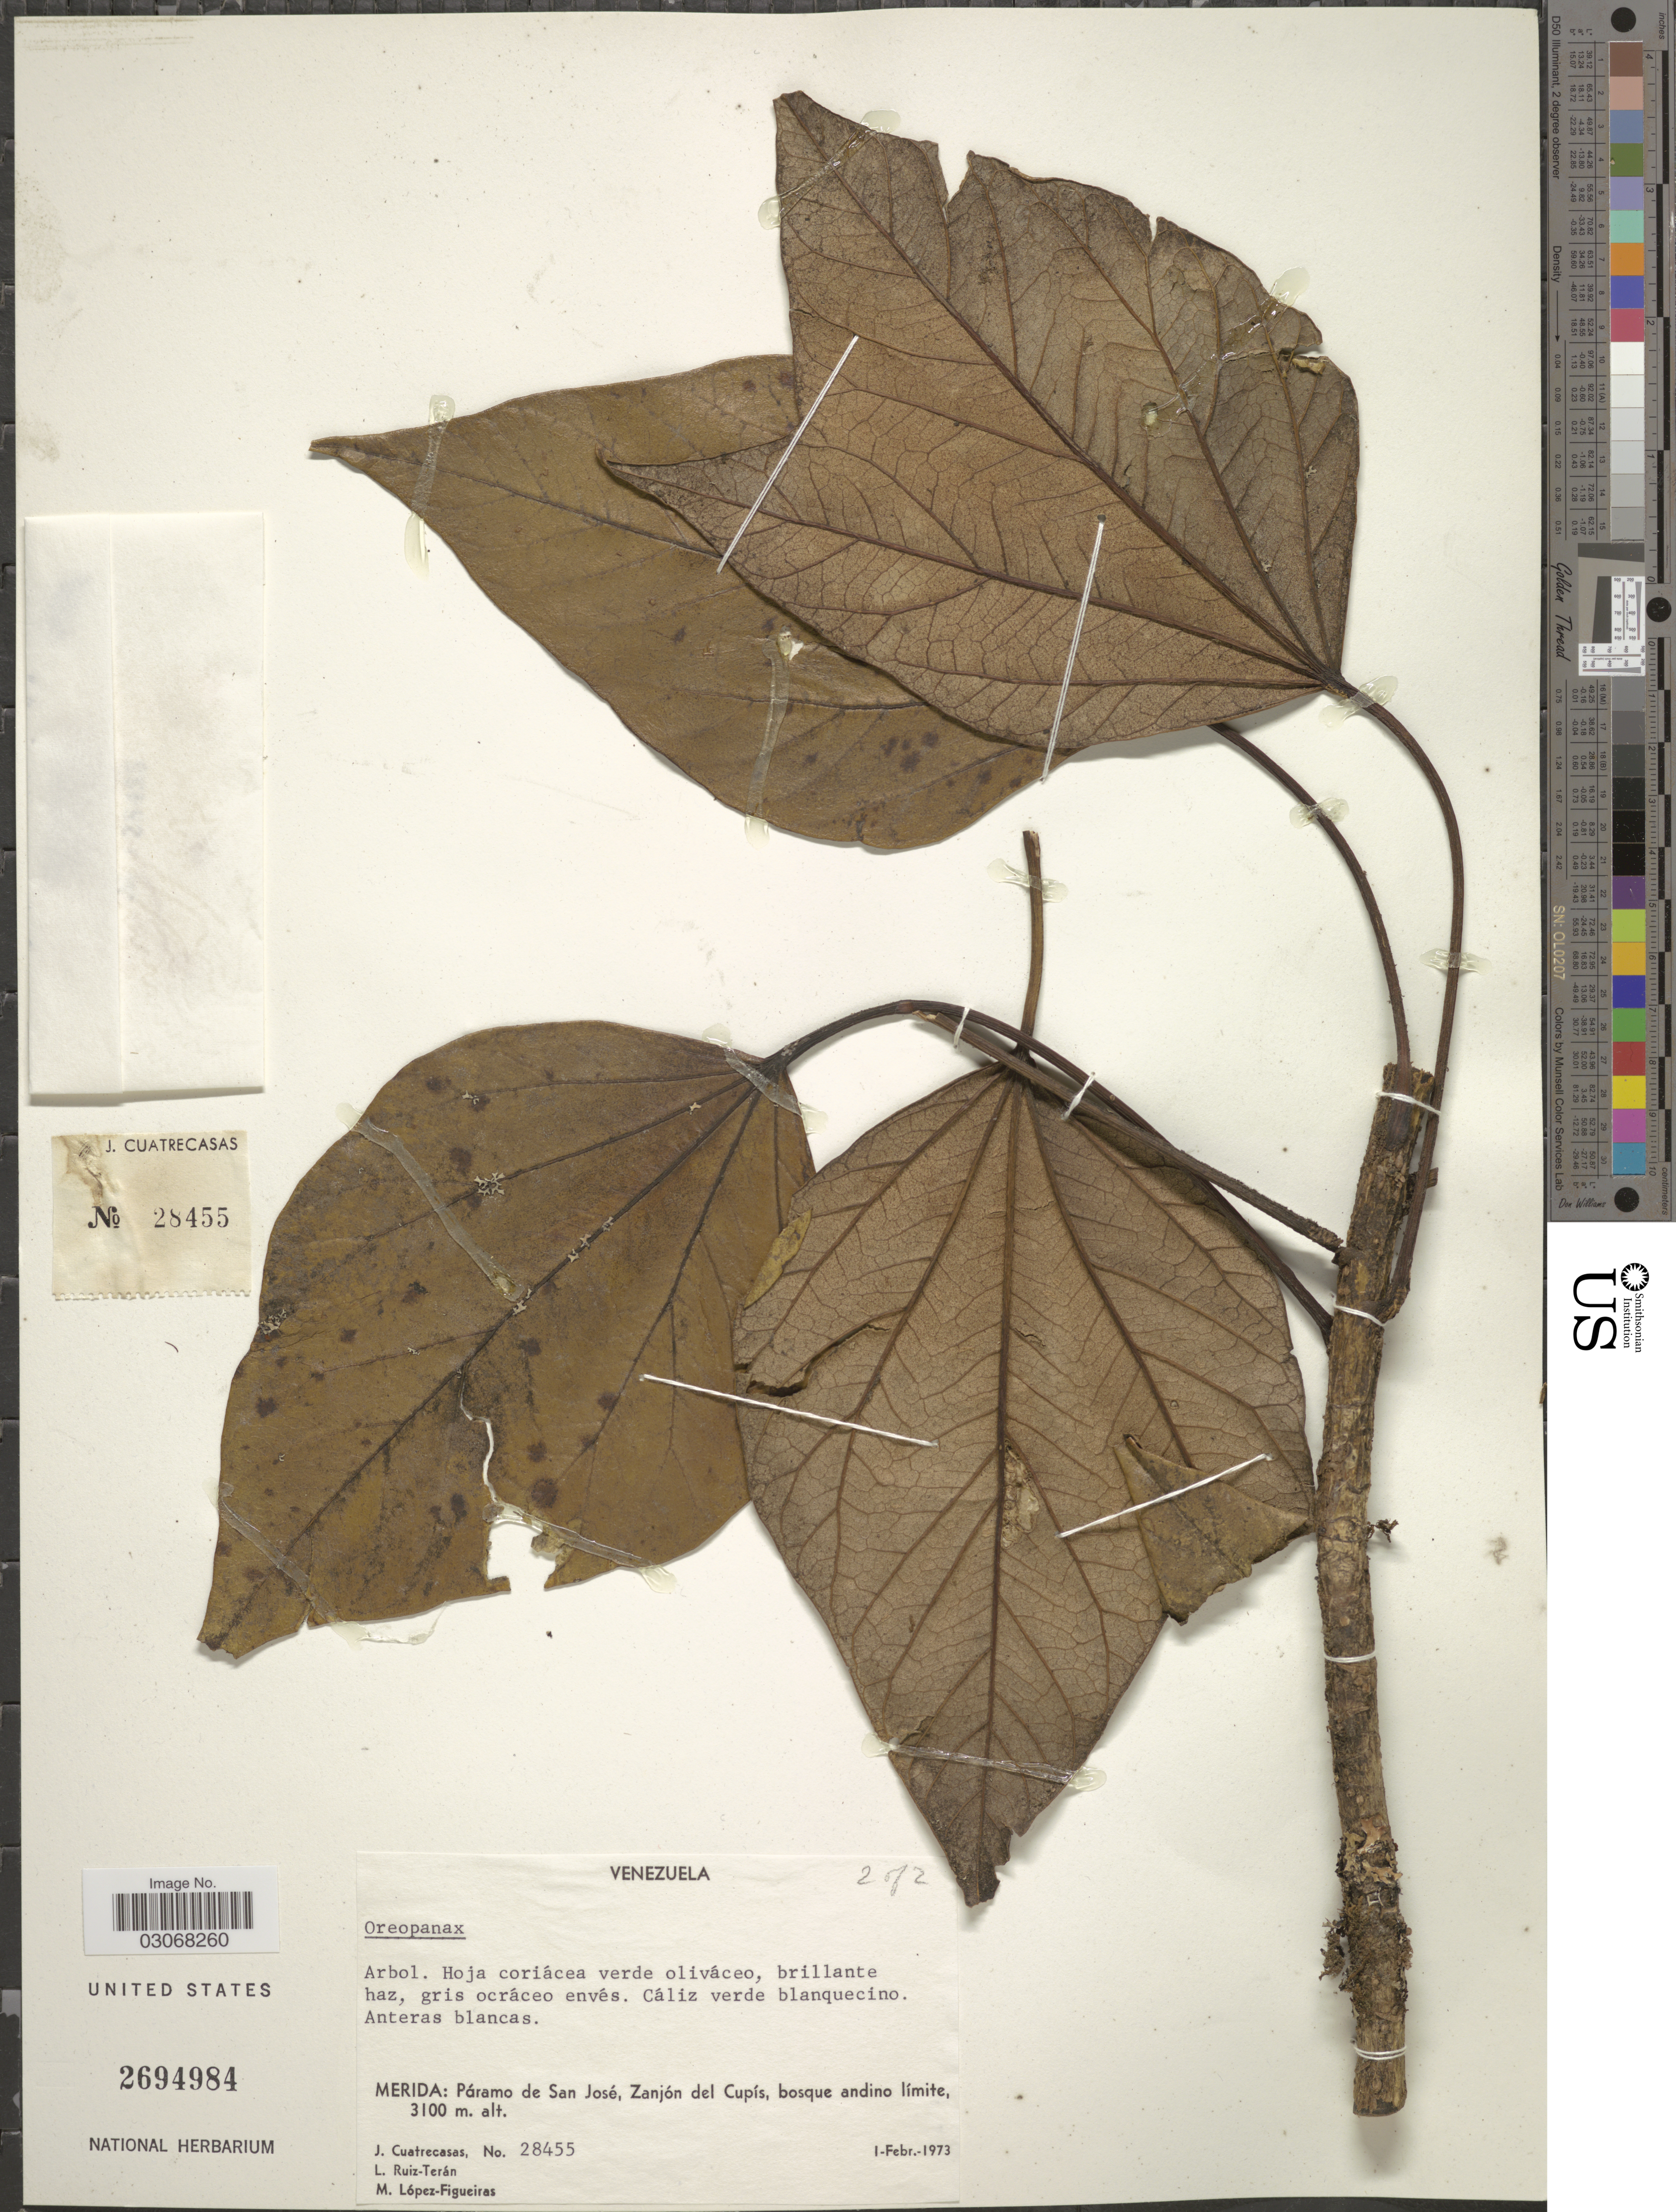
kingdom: Plantae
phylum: Tracheophyta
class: Magnoliopsida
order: Apiales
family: Araliaceae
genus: Oreopanax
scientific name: Oreopanax sp.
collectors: J. Cuatrecasas, L. E. Ruíz-Terán & M. López Figueiras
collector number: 28455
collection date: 1973-02-01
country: Venezuela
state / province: Mérida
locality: Páramo de San José, Zanjón del Cupís.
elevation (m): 3100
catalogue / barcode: US 2694984